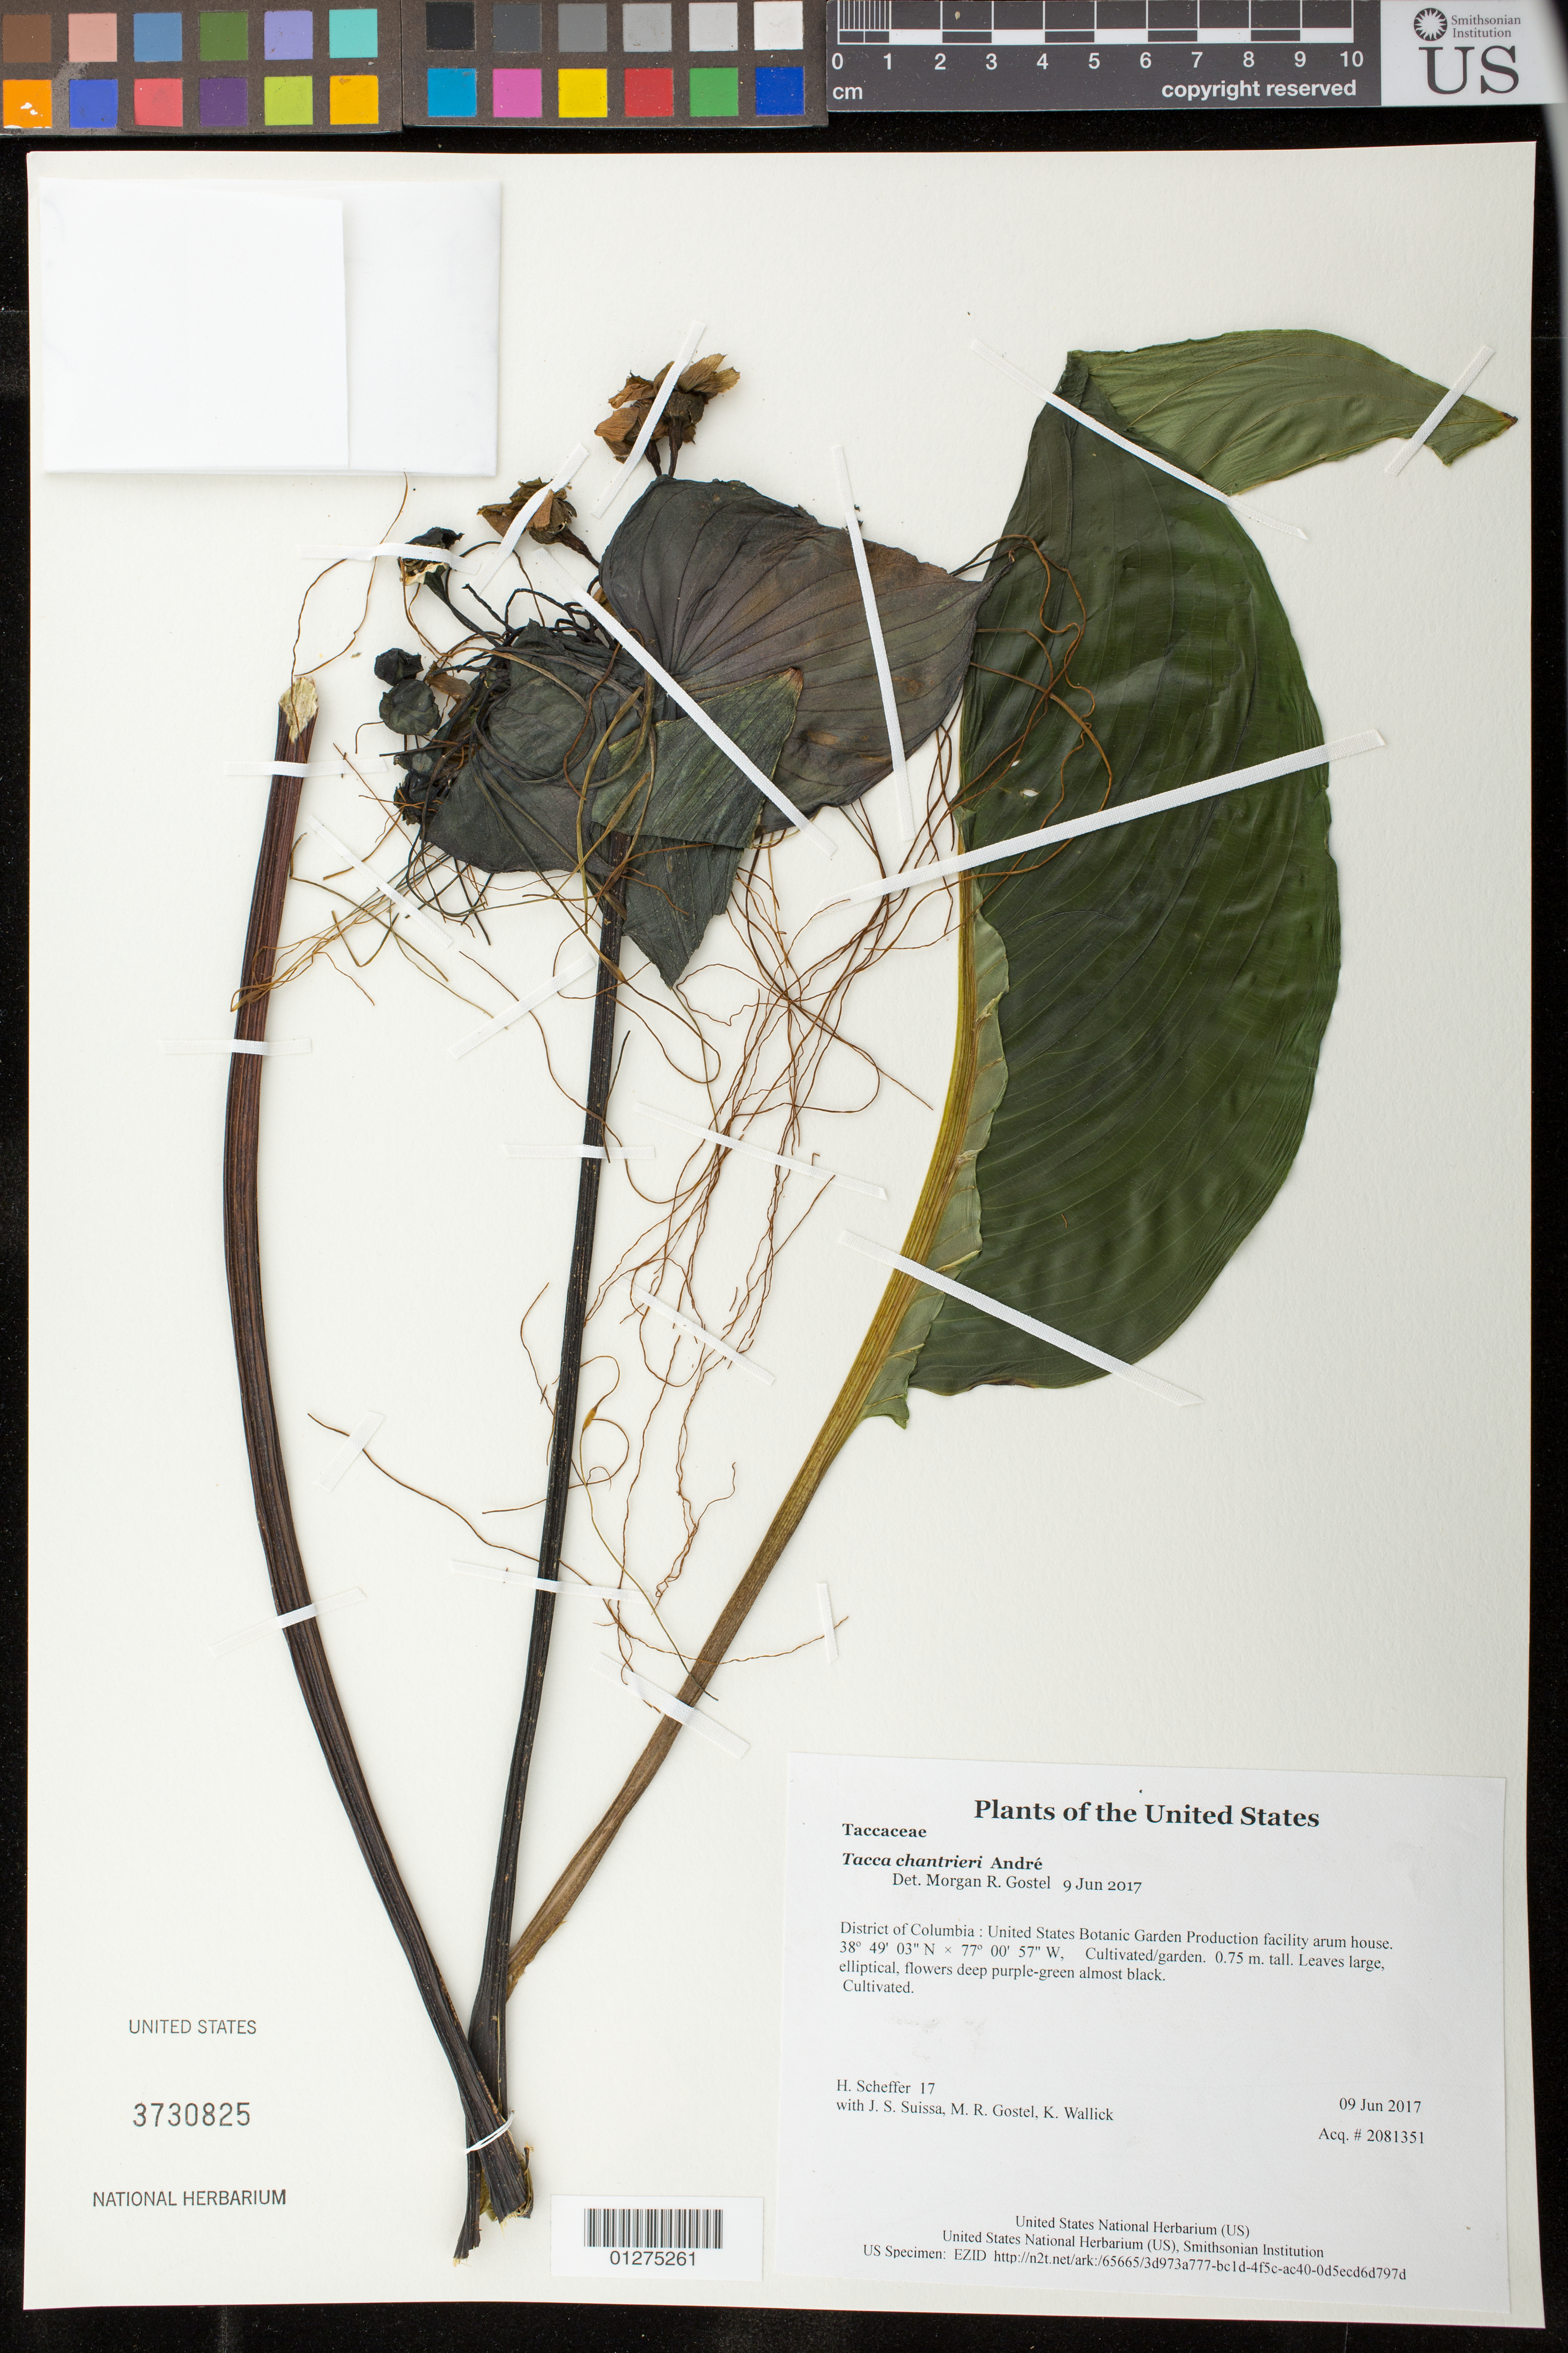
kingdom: Plantae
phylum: Tracheophyta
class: Liliopsida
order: Dioscoreales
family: Dioscoreaceae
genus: Tacca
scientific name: Tacca chantrieri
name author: André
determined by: Gostel, M. R.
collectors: H. Scheffer, J. S. Suissa, M. R. Gostel & K. Wallick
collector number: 17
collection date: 2017-06-09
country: United States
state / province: District of Columbia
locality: United States Botanic Garden Production facility arum house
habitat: Cultivated/garden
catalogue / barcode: US 3730825